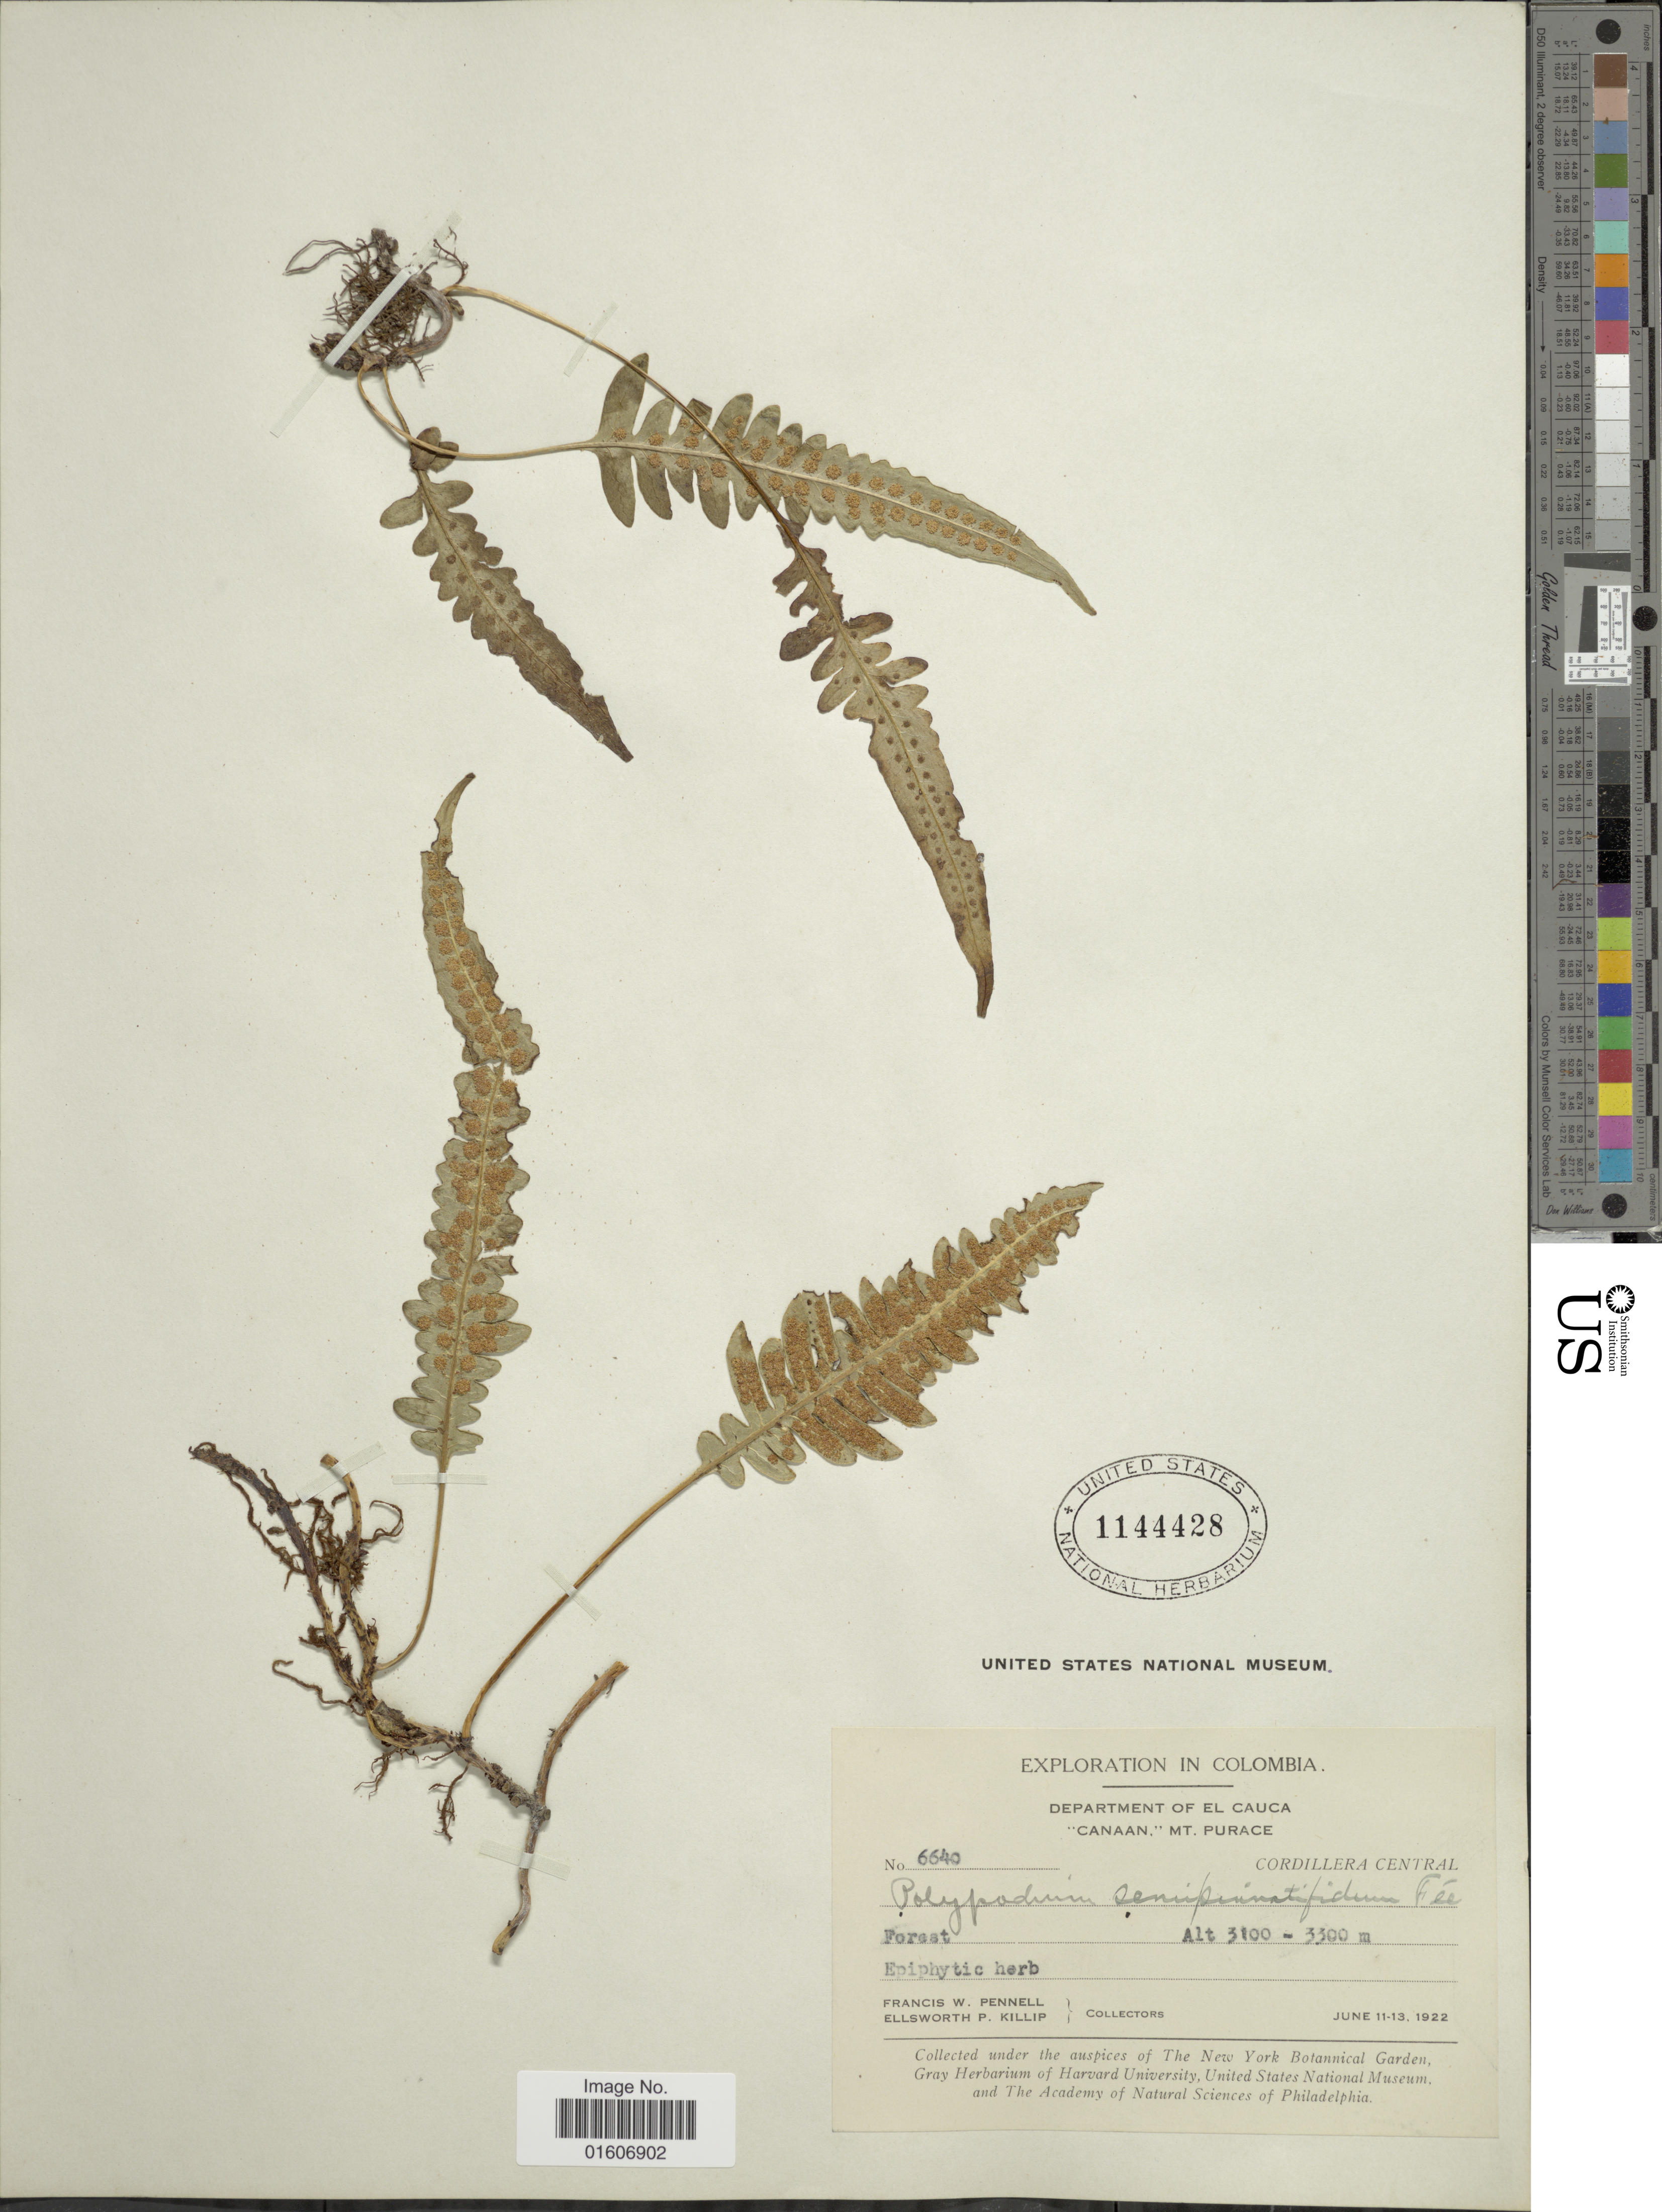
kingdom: Plantae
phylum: Tracheophyta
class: Polypodiopsida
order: Polypodiales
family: Polypodiaceae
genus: Serpocaulon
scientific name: Serpocaulon semipinnatifidum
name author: (Fée) A.R. Sm.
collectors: F. W. Pennell & E. P. Killip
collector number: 6640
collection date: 1922-06-11/1922-06-13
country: Colombia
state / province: Cauca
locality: Department of El Cauca 'Canaan', Mt Purace, Cordillera Central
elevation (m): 3100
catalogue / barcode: US 1144428